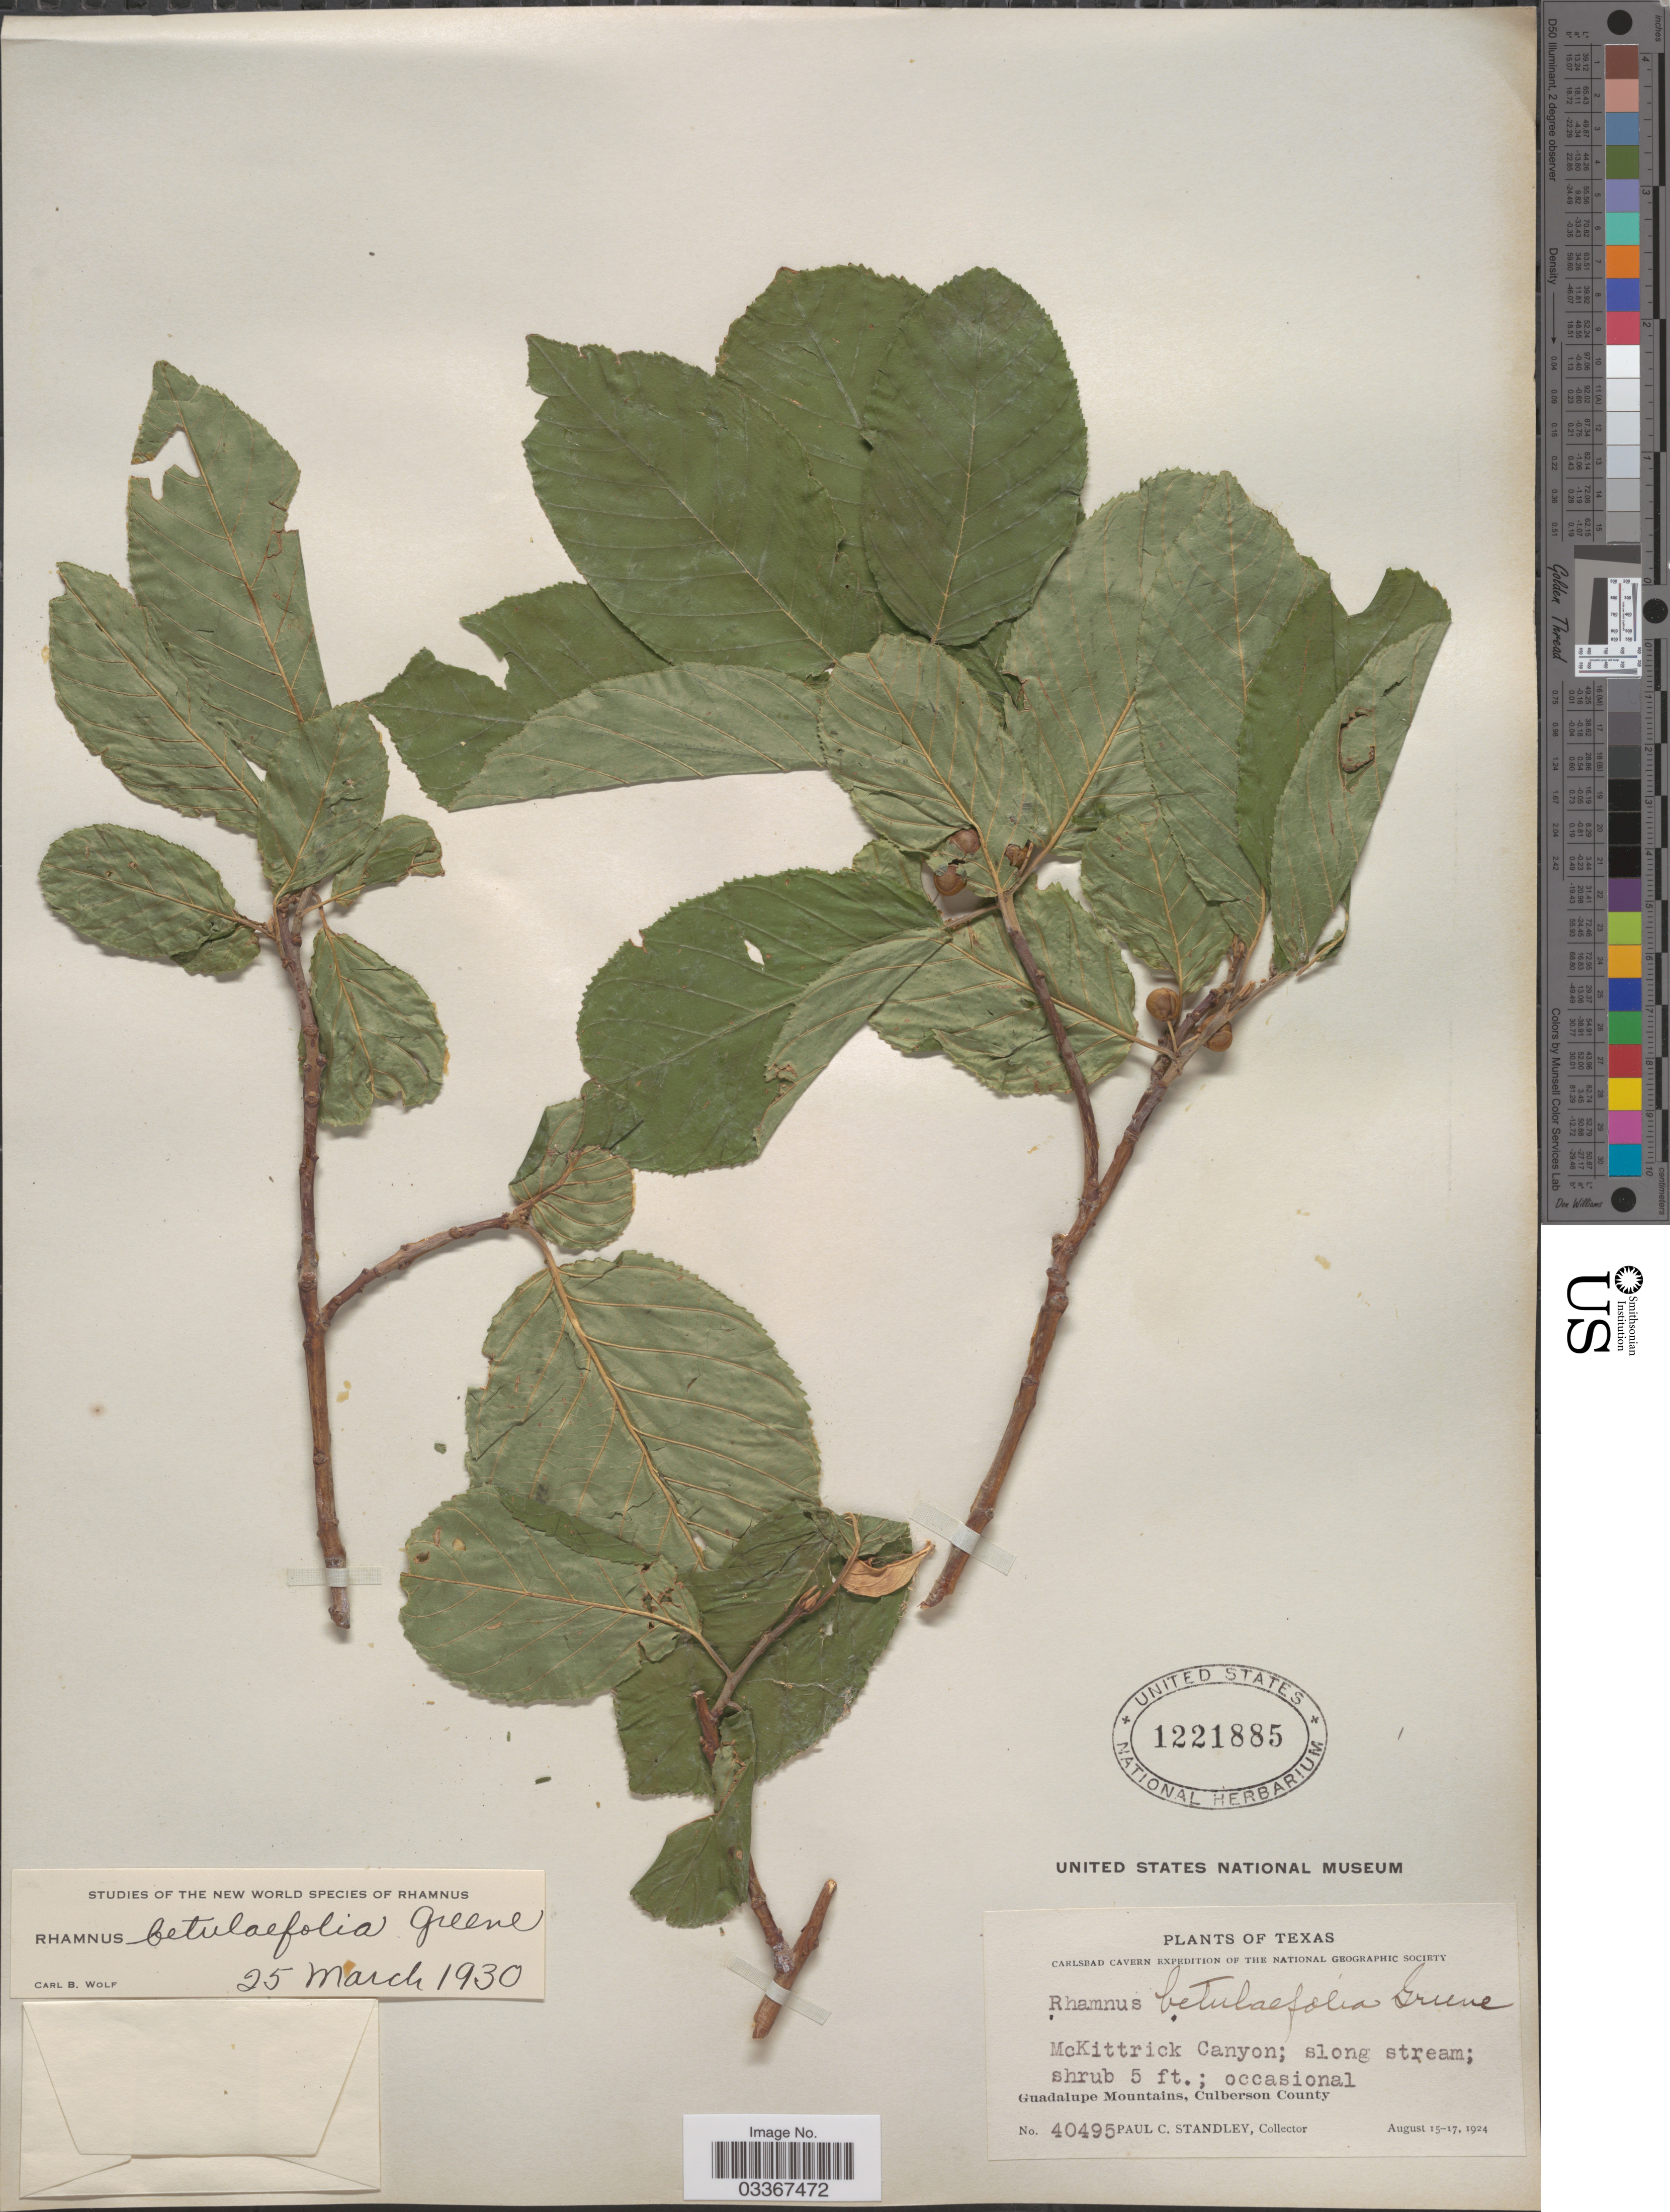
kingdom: Plantae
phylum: Tracheophyta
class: Magnoliopsida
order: Rosales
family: Rhamnaceae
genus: Frangula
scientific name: Frangula betulifolia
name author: (Greene) Grubov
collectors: P. C. Standley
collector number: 40495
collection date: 1924-08-15/1924-08-17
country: United States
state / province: Texas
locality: McKittrick Canyon. Guadalupe Mountains, Culberson County.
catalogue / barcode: US 1221885